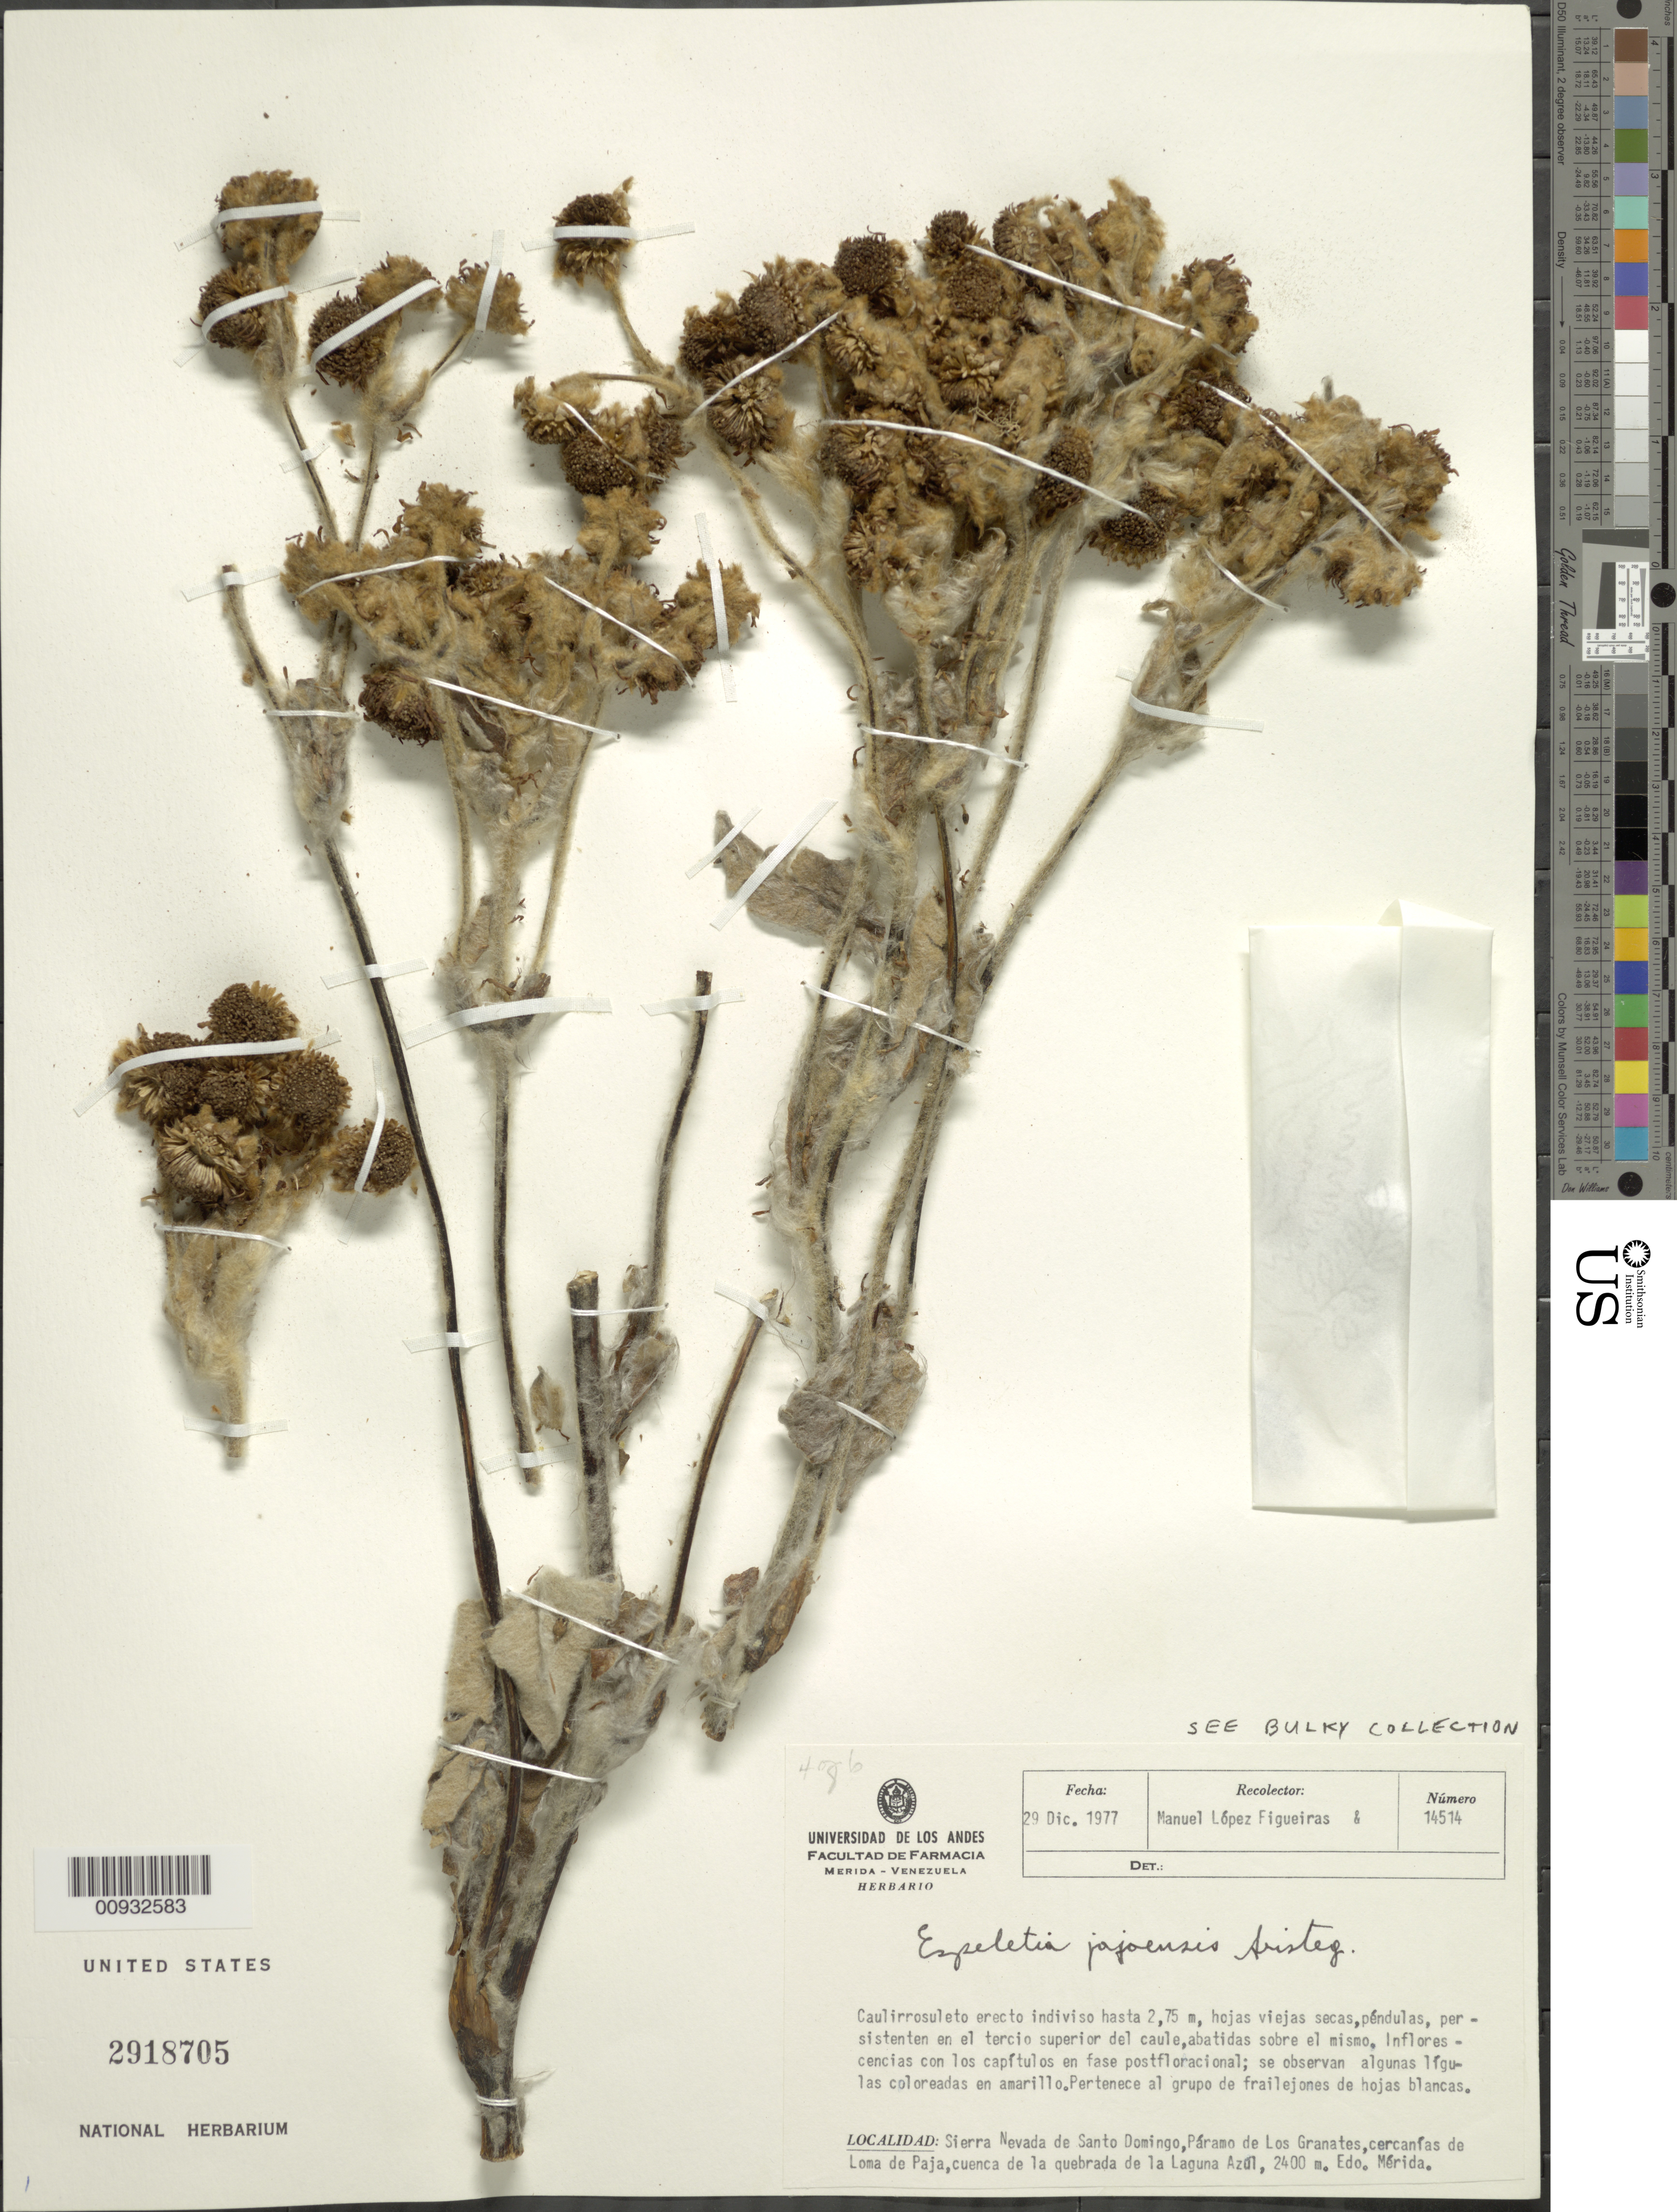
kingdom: Plantae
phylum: Tracheophyta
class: Magnoliopsida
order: Asterales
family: Asteraceae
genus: Espeletia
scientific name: Espeletia jajoensis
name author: Aristeg.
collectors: M. López Figueiras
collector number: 14514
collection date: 1977-12-29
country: Venezuela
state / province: Mérida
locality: Sierra Nevada de Santo Domingo, Paramo de Los Granates, cercanias de Loma de Paja, cuenca de la quebrada de La Laguna Azul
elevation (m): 2400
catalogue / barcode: US 2918705